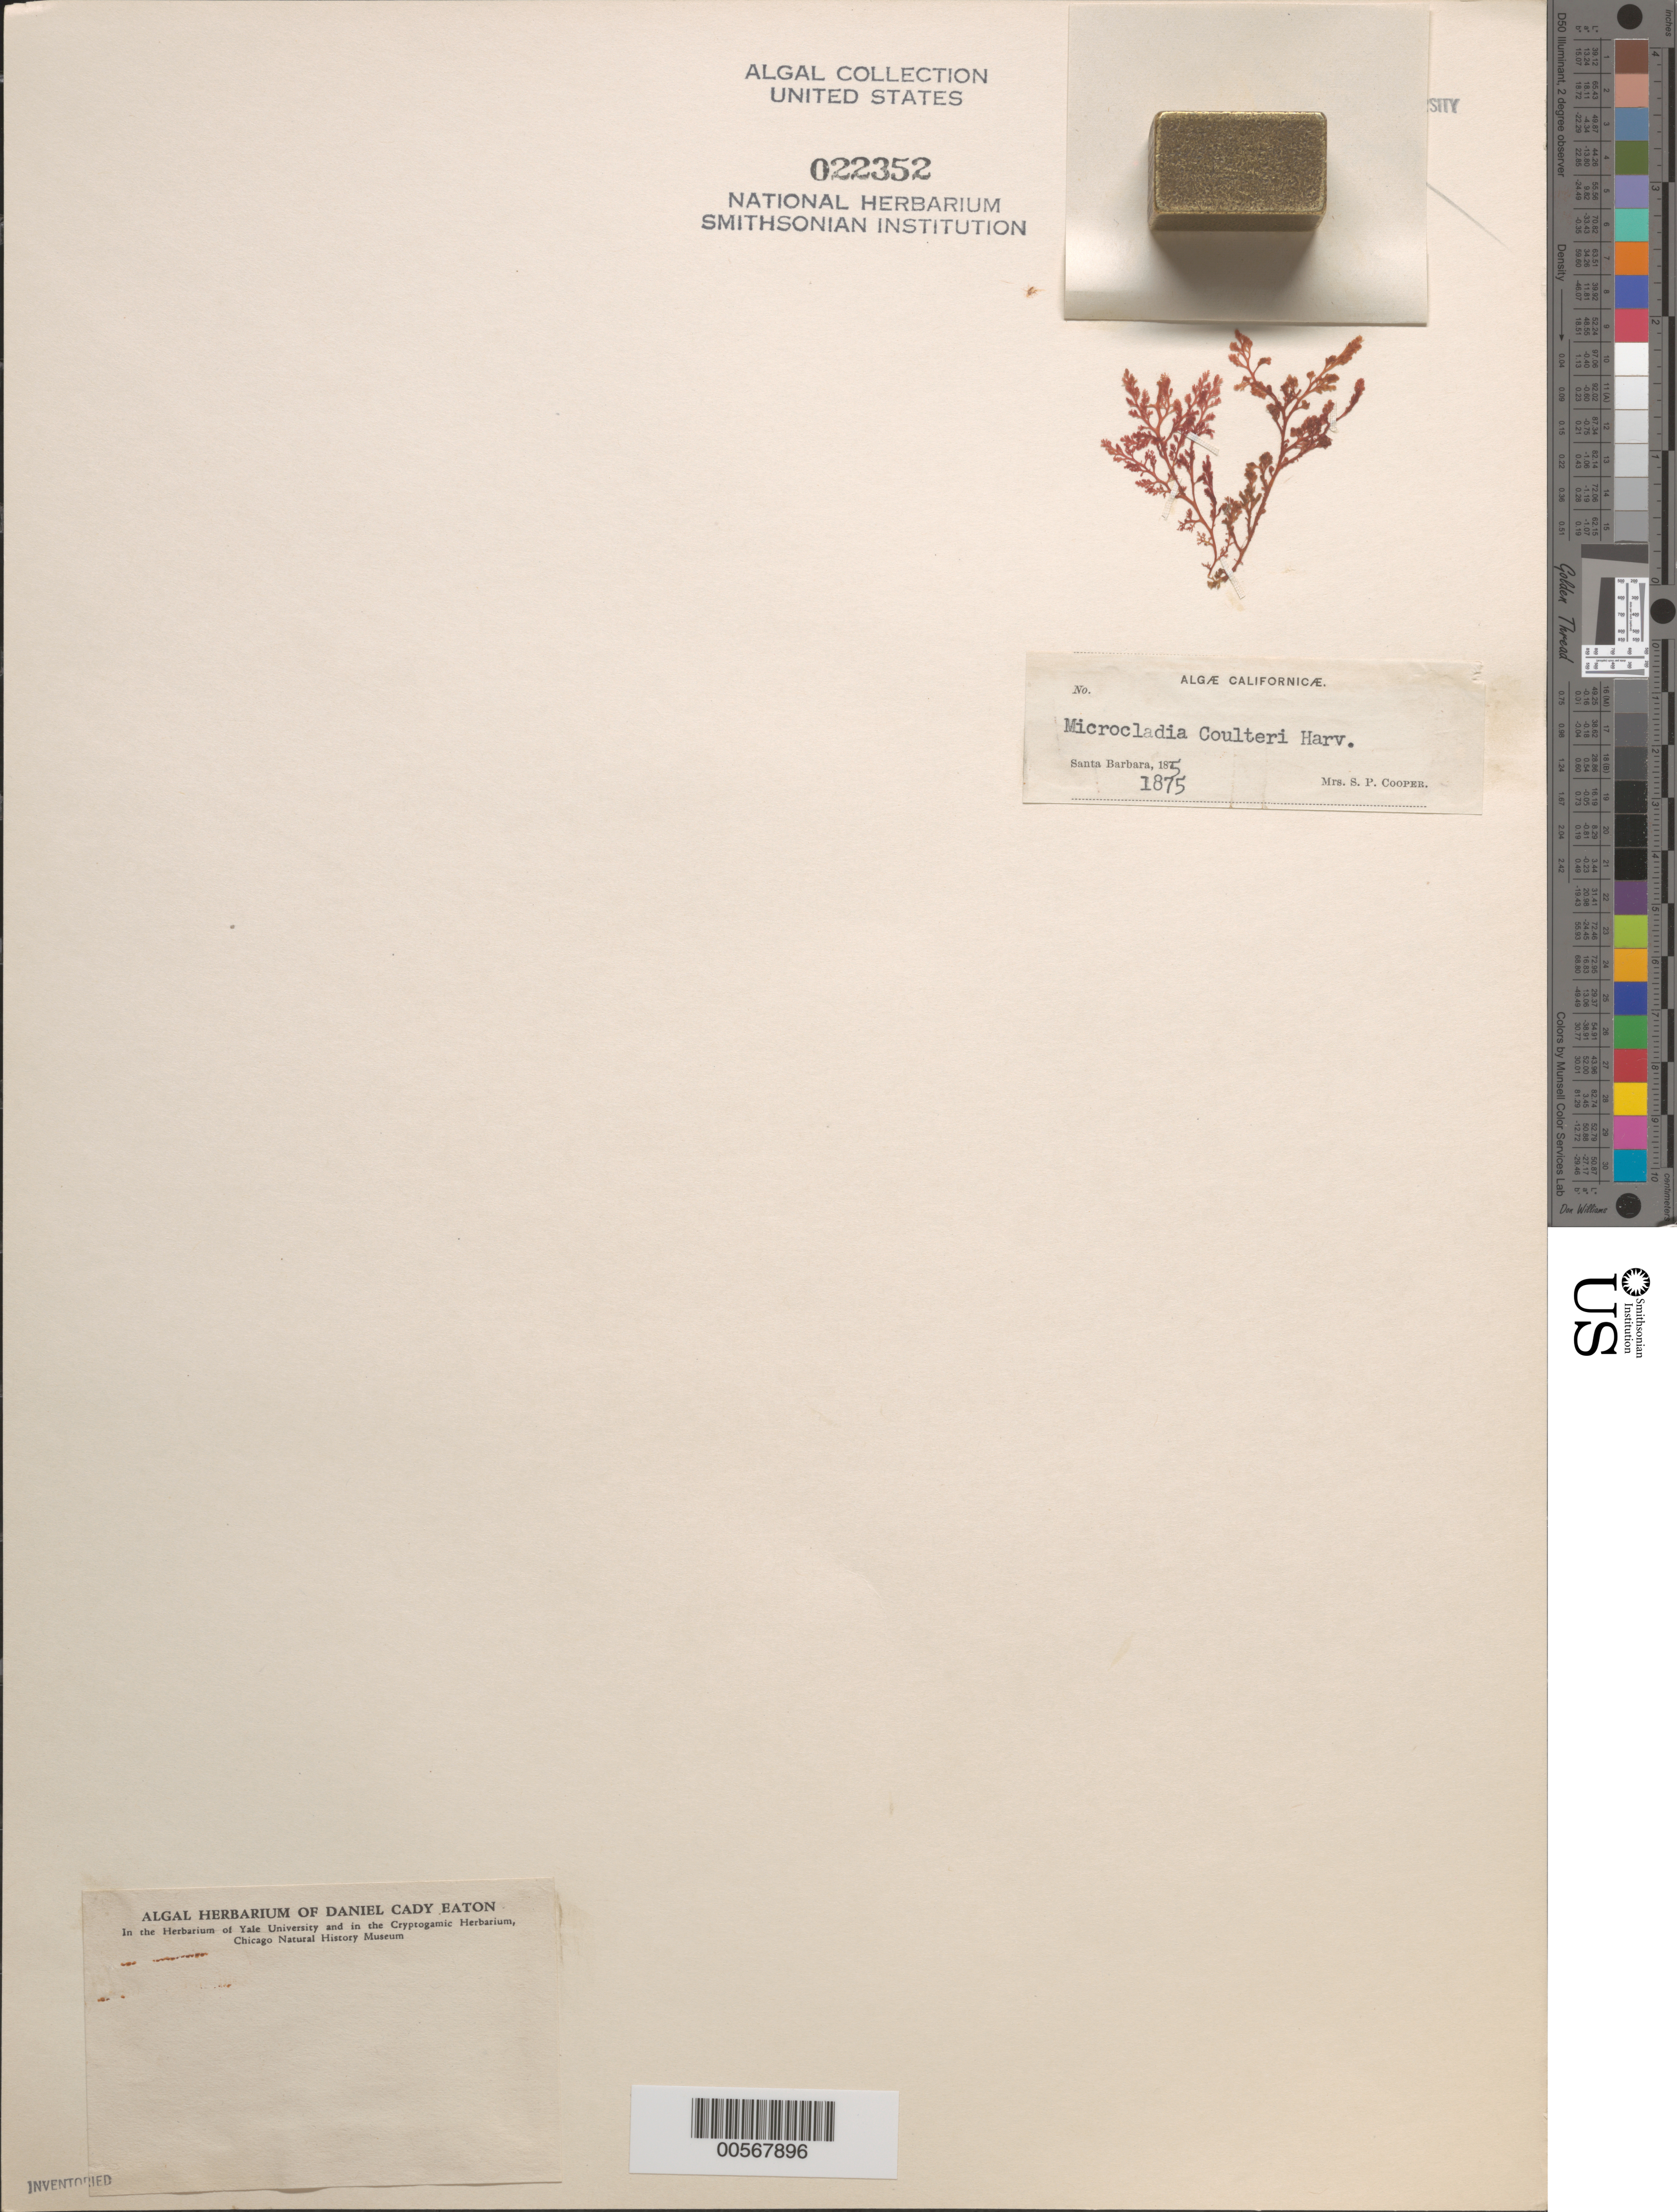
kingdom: Plantae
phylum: Rhodophyta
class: Florideophyceae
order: Ceramiales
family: Ceramiaceae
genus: Microcladia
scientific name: Microcladia coulteri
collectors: S. Cooper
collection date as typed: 1875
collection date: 1875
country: United States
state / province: California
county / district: Santa Barbara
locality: Santa Barbara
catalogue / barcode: US 22352